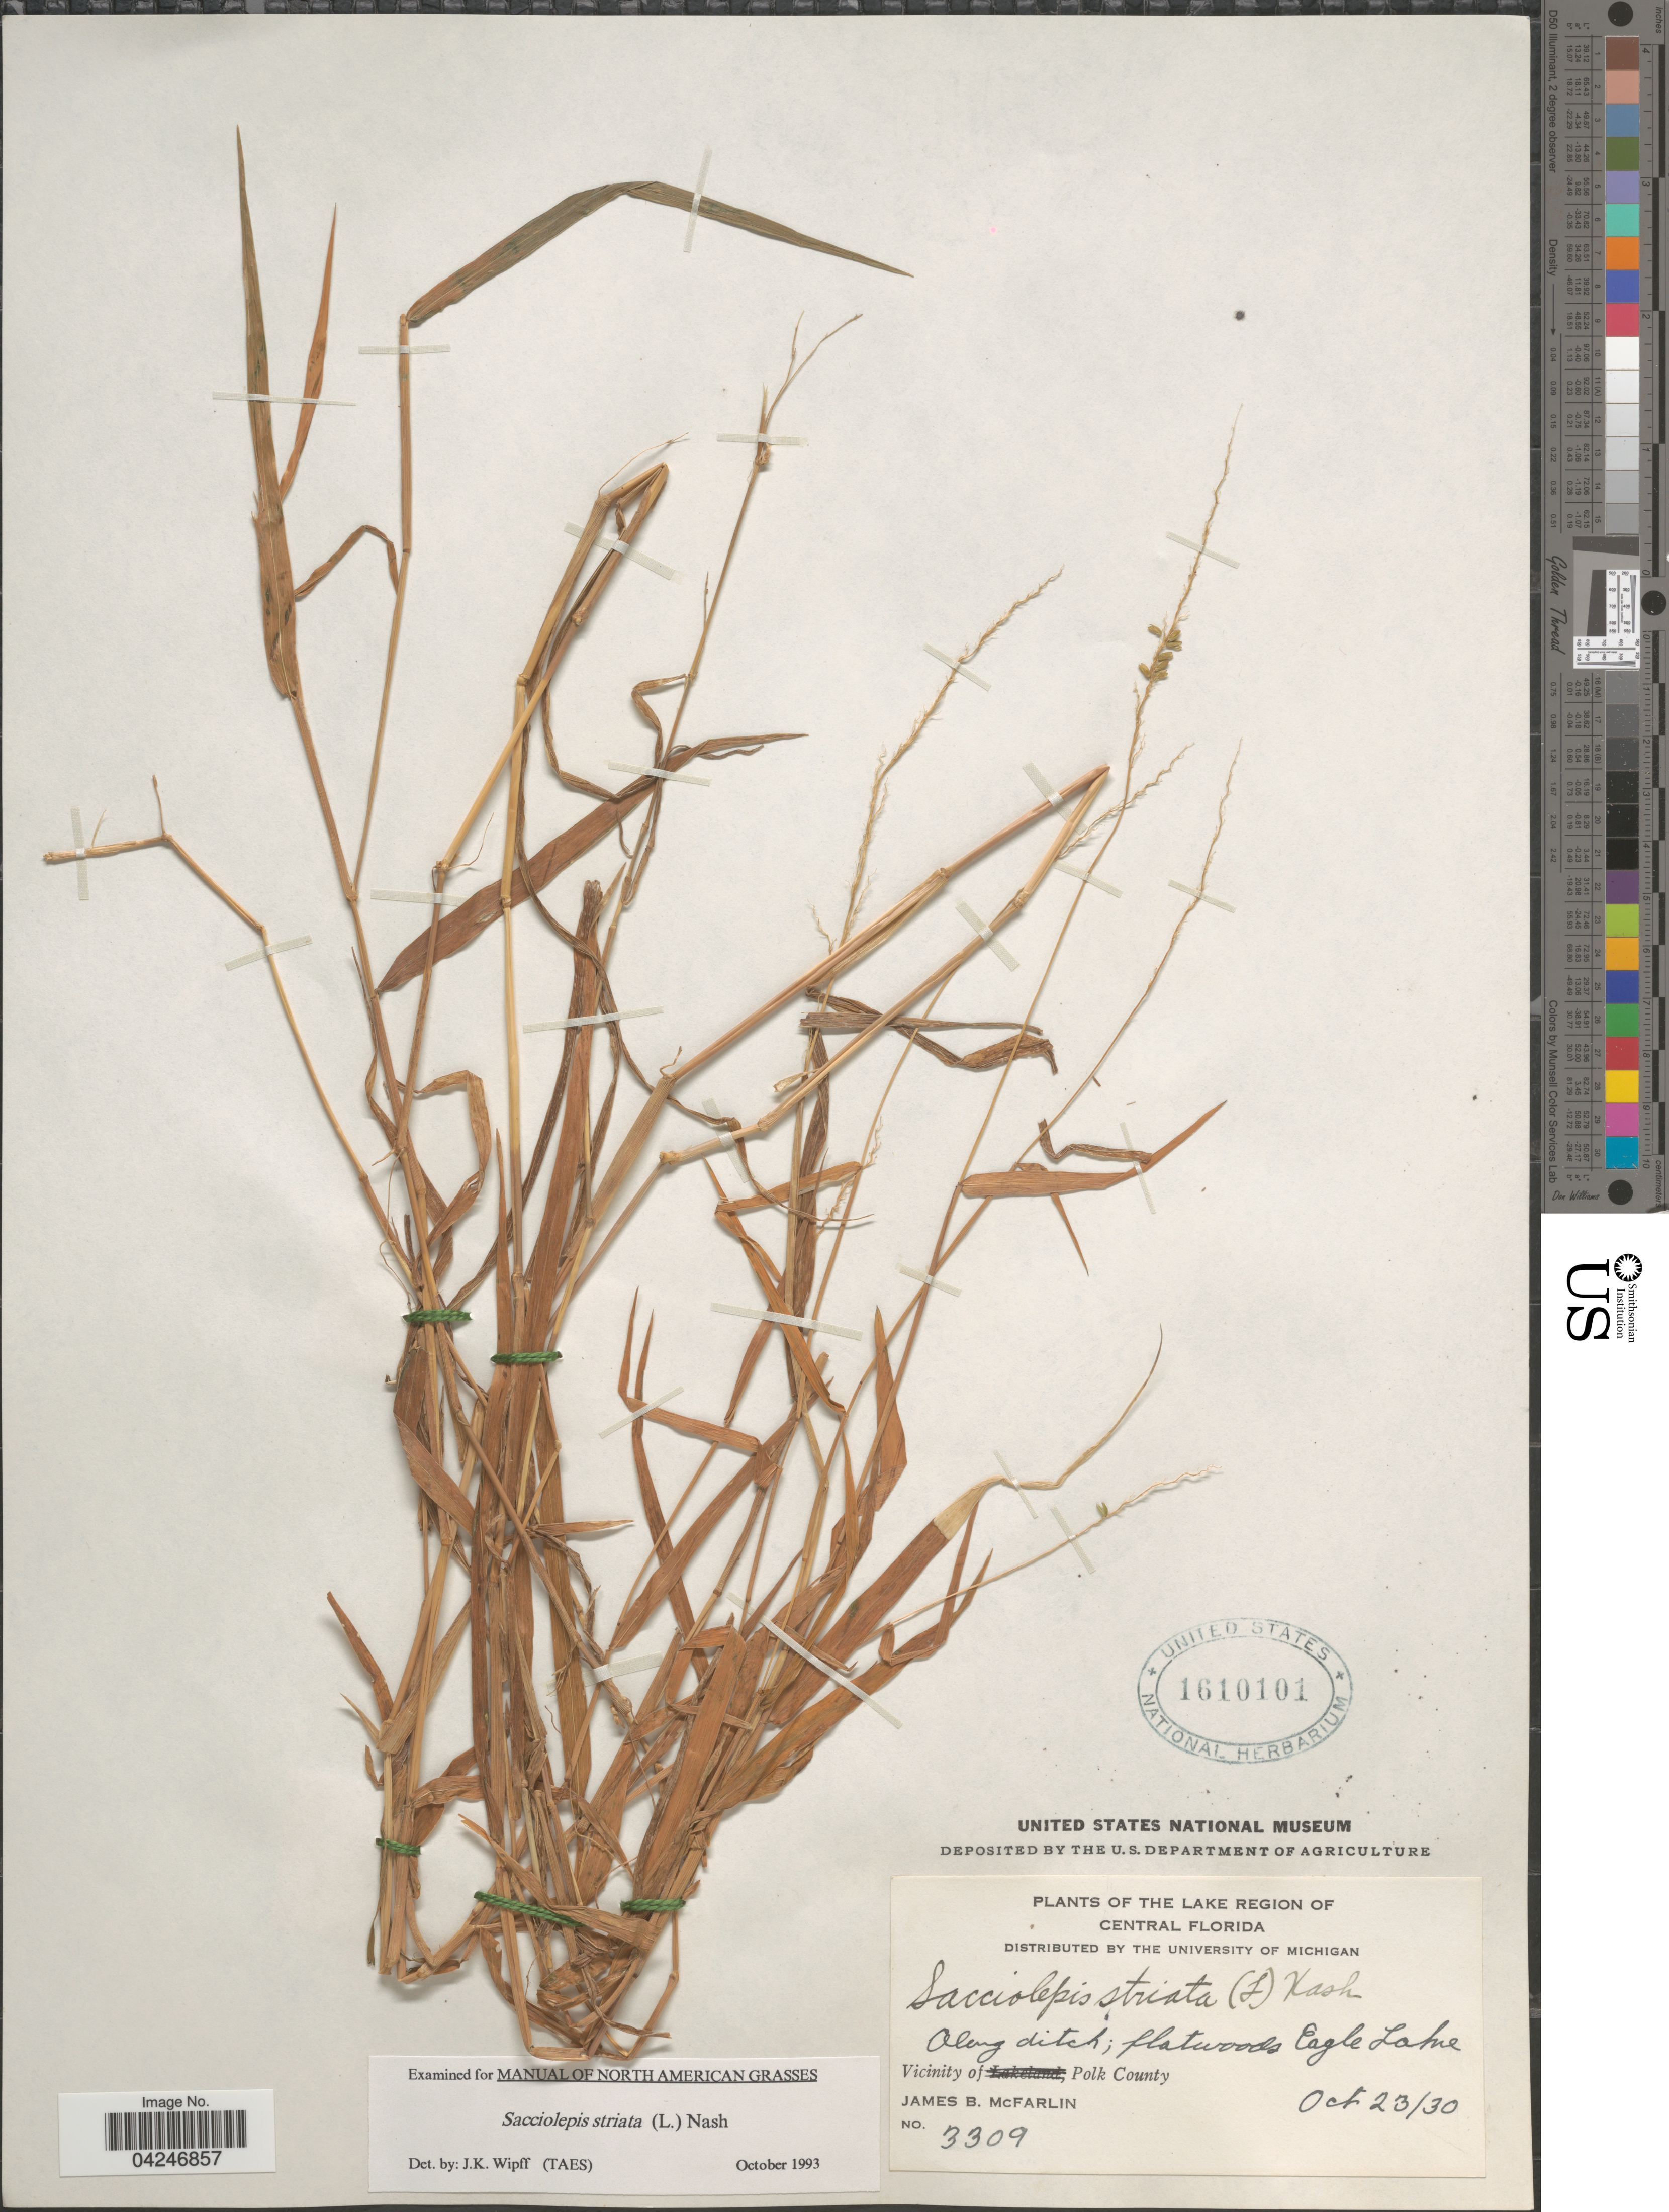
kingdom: Plantae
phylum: Tracheophyta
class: Liliopsida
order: Poales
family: Poaceae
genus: Sacciolepis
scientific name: Sacciolepis striata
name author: (L.) Nash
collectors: J. McFarlin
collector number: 3309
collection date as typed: Transcribed d/m/y: 23/10/30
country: United States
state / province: Florida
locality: The Lake Region Of Central Florida. Along ditch; flatwoods Eagle Lake. Vicinity of Polk County.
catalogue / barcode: US 1610101